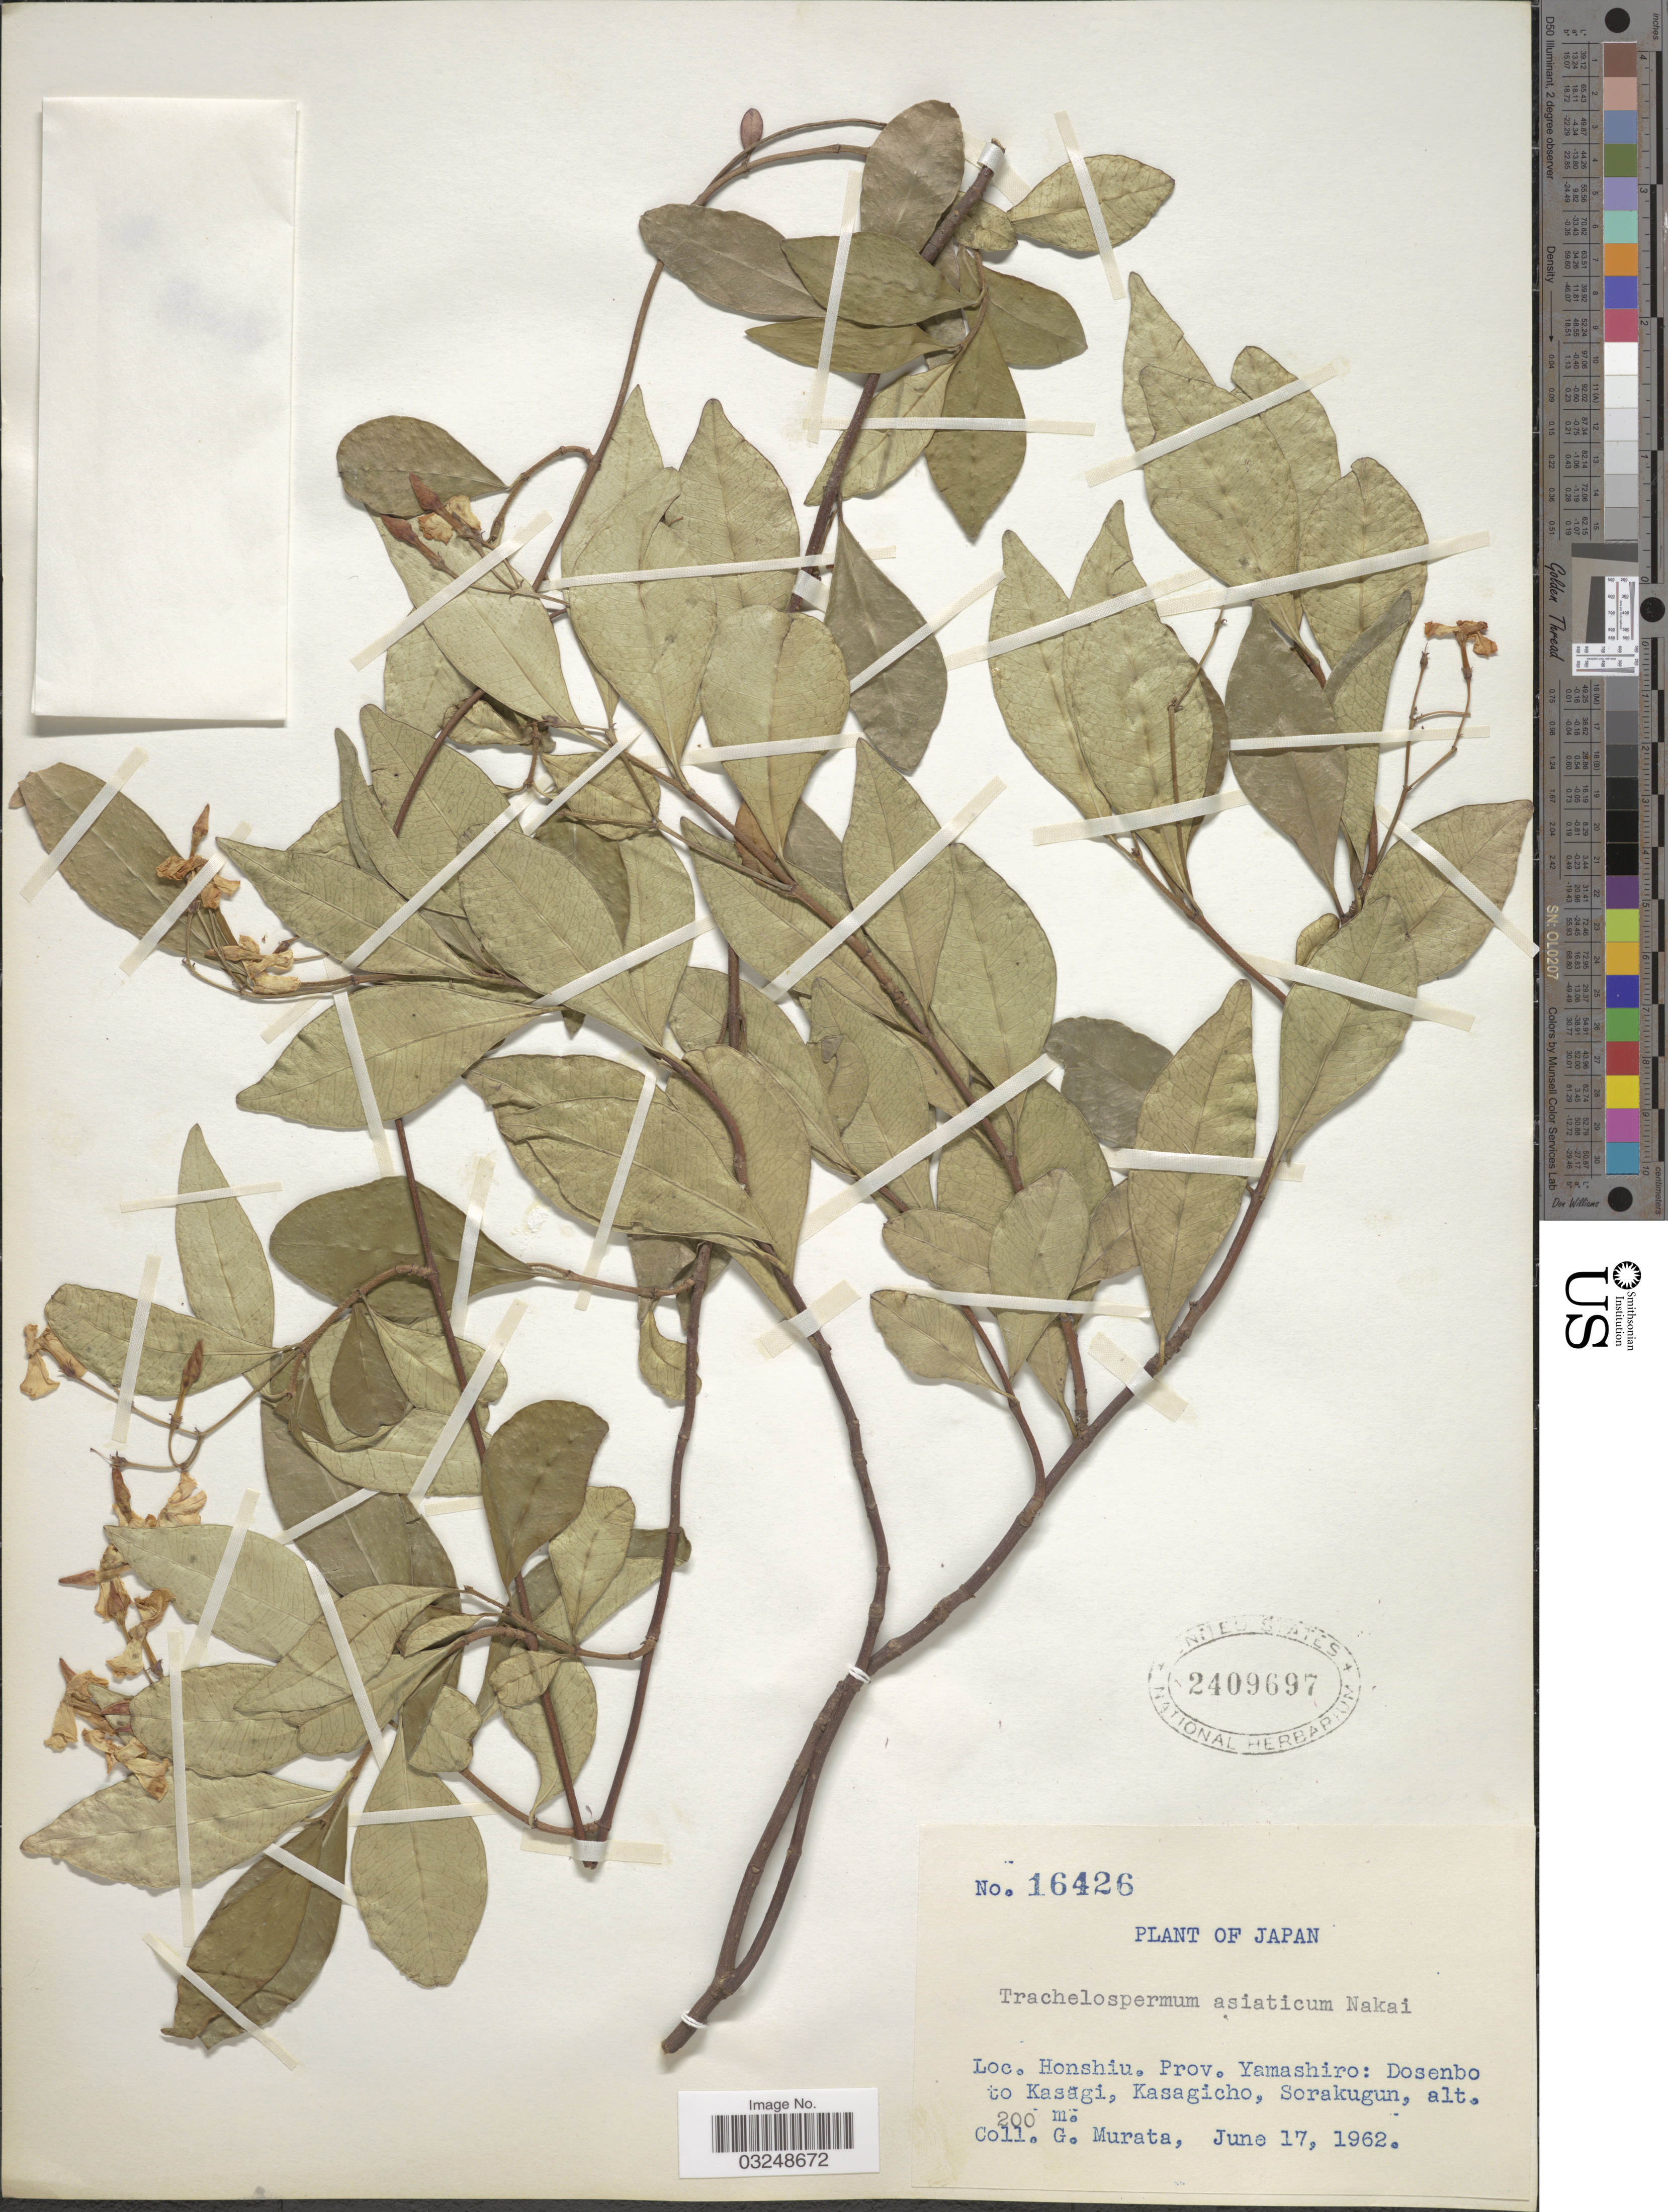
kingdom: Plantae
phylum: Tracheophyta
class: Magnoliopsida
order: Gentianales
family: Apocynaceae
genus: Trachelospermum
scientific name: Trachelospermum asiaticum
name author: (Siebold & Zucc.) Nakai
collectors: G. Murata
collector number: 16426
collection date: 1962-06-17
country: Japan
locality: Honshiu. Prov. Yamashiro: Dosenbo to Kasagi, Kasagicho, Sorakugun.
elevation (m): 200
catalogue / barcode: US 2409697